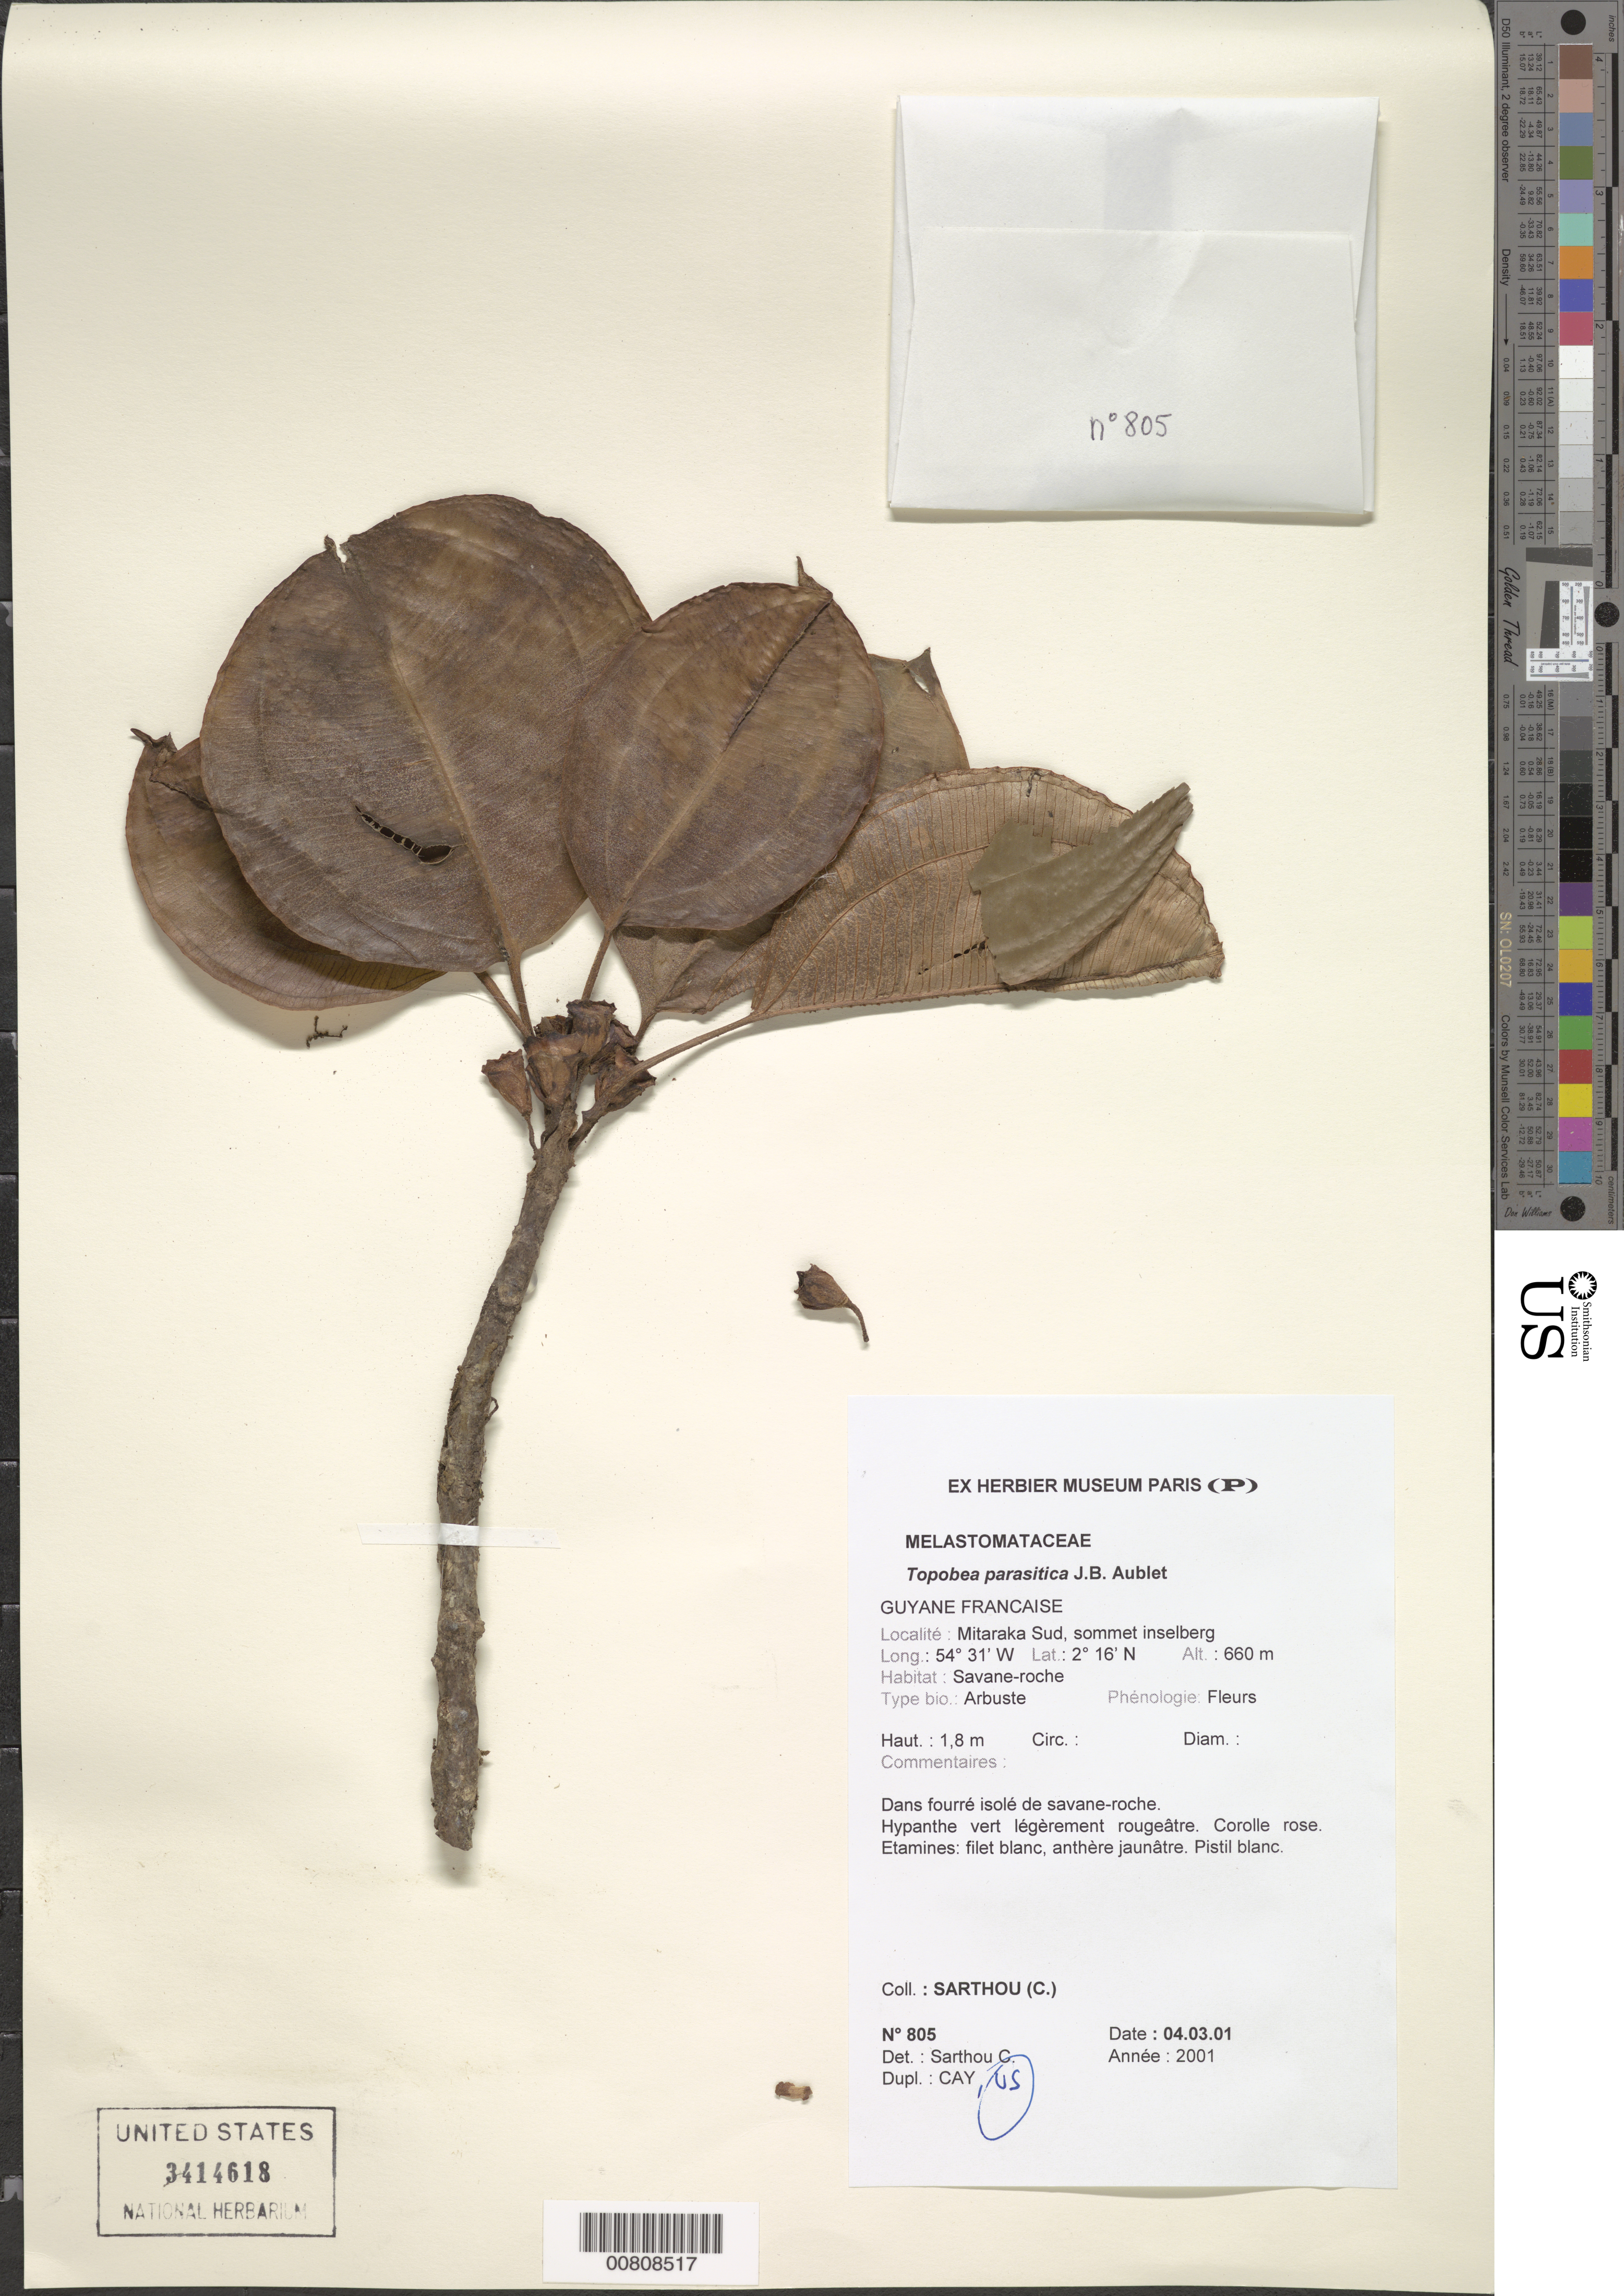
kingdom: Plantae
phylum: Tracheophyta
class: Magnoliopsida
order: Myrtales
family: Melastomataceae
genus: Topobea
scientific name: Topobea parasitica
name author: Aubl.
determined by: Sarthou, C.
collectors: C. Sarthou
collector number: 805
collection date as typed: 4-Mar-01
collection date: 2001-03-04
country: French Guiana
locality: Mitaraka Sud, sommet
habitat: Savane-roche; dans fourré isolé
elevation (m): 660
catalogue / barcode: US 3414618